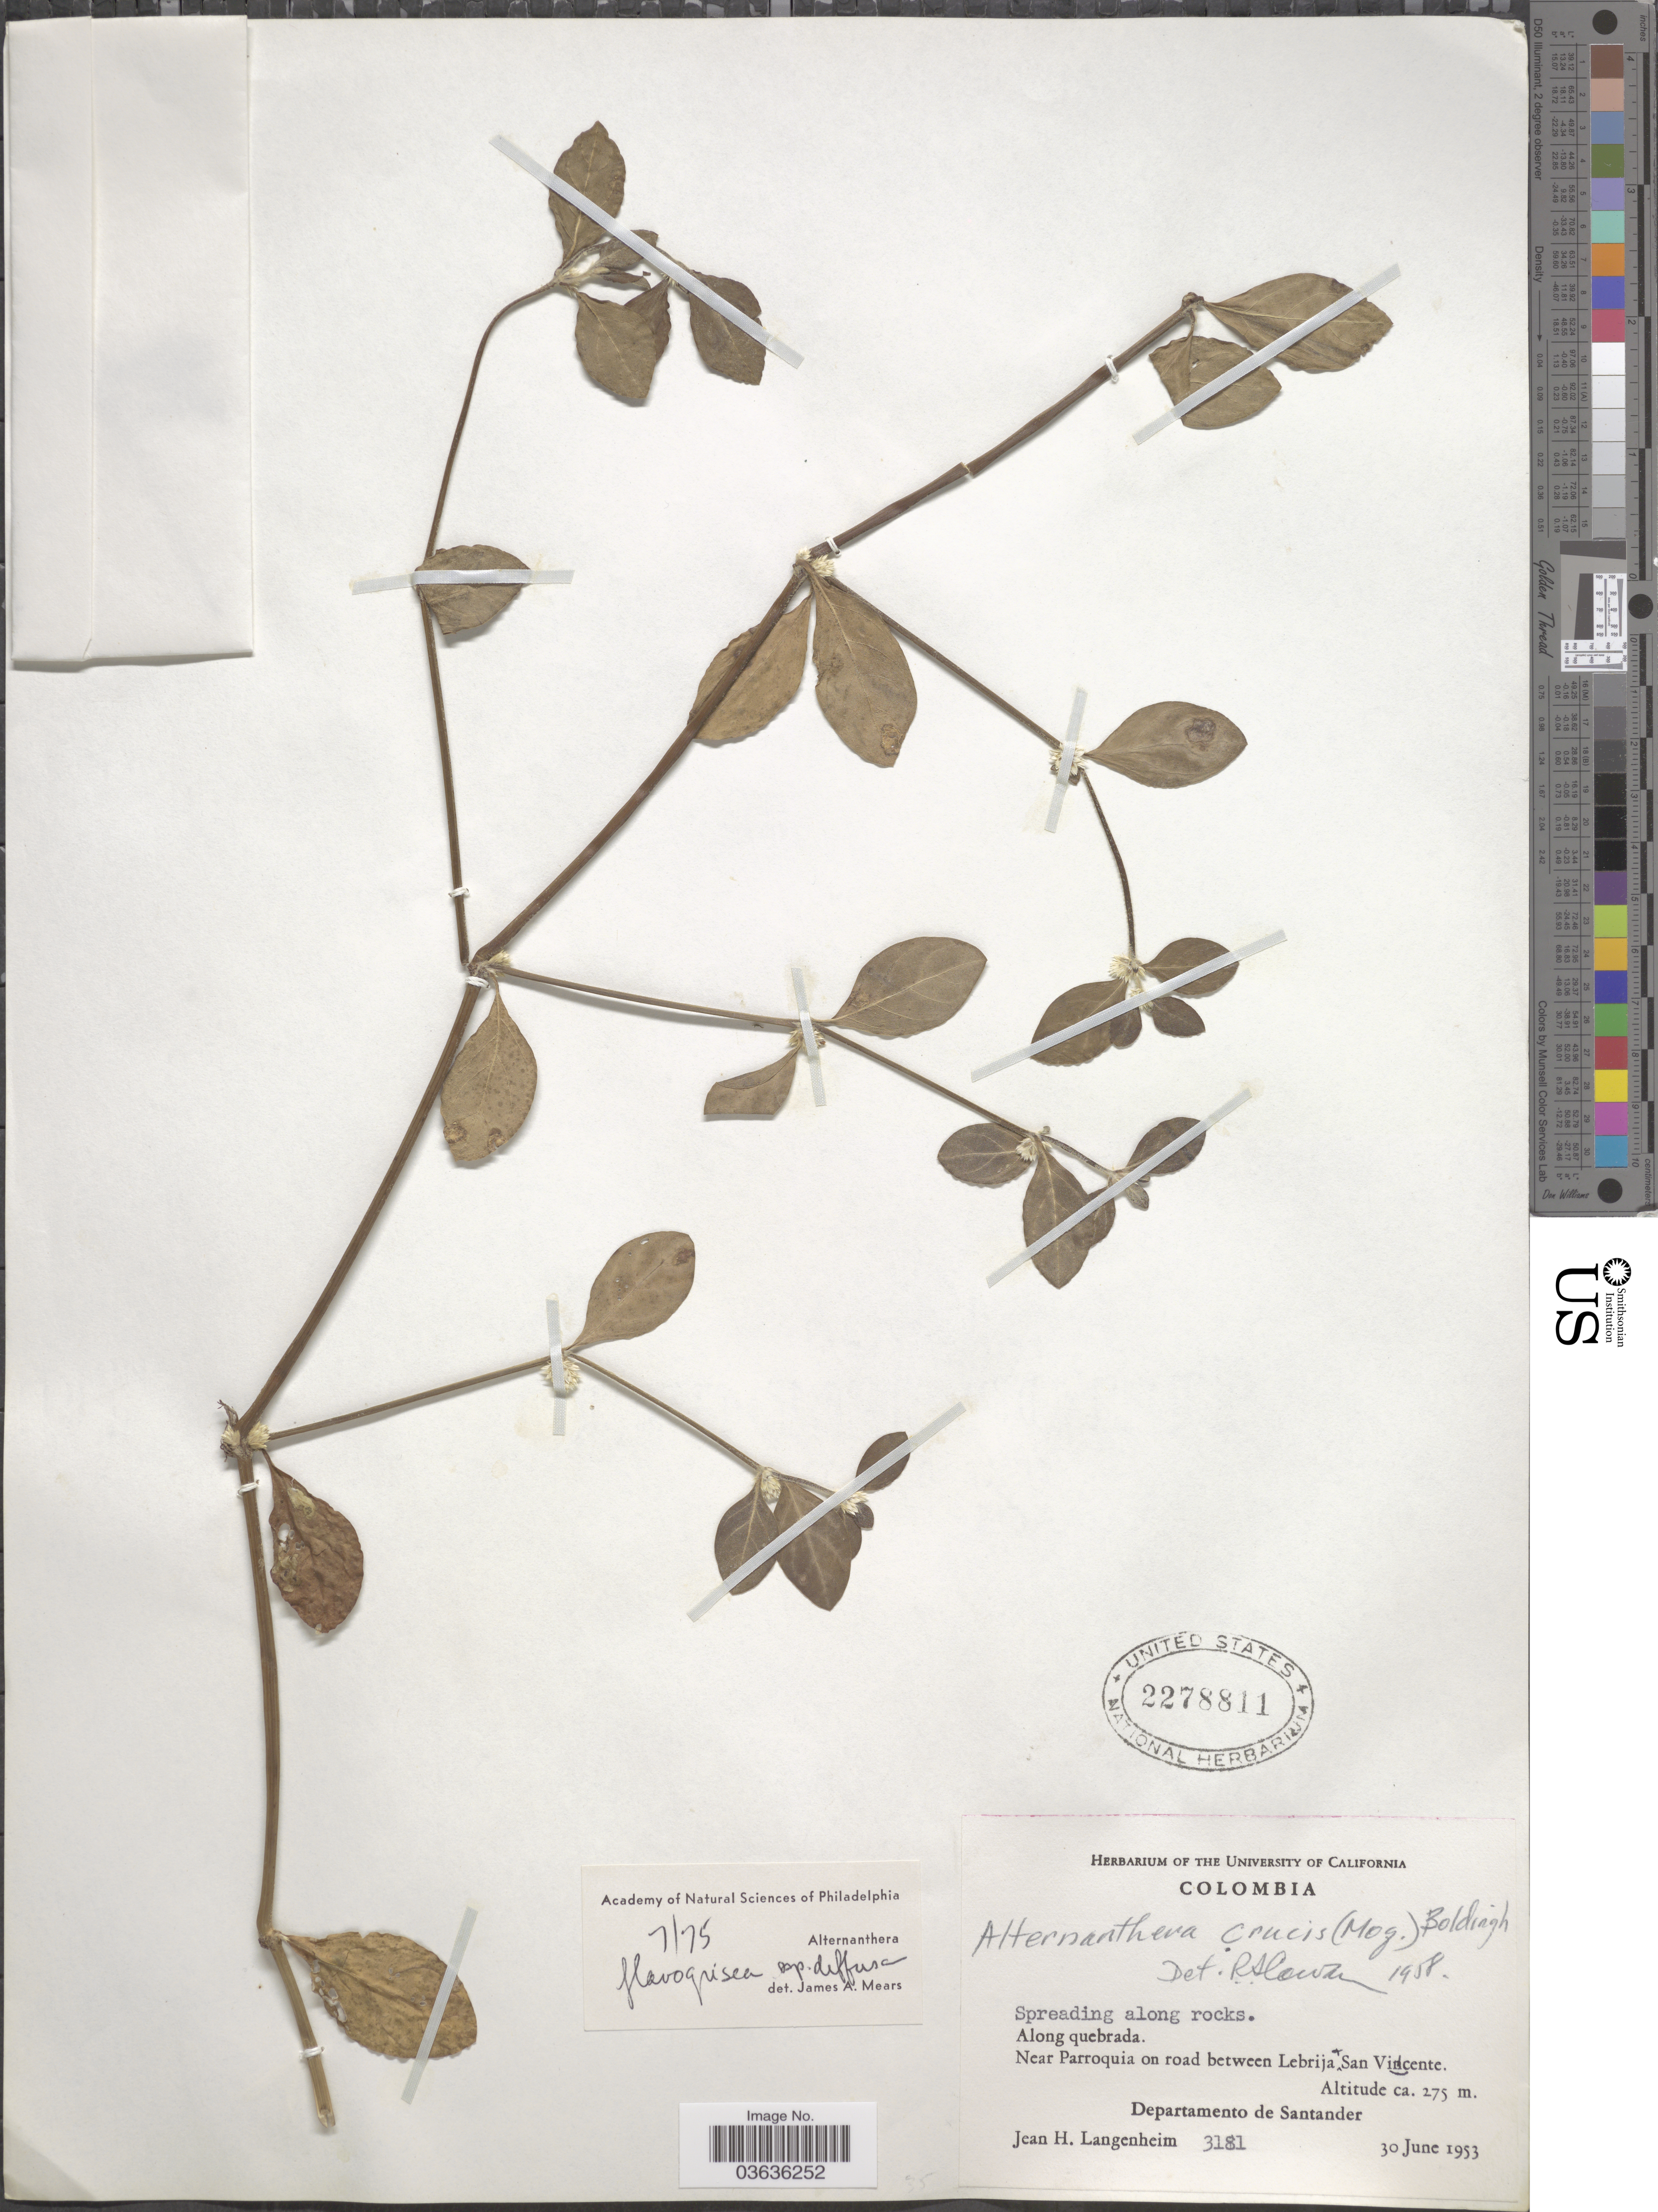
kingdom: Plantae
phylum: Tracheophyta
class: Magnoliopsida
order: Caryophyllales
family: Amaranthaceae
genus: Alternanthera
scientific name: Alternanthera flavogrisea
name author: Urb.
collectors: J. H. Langenheim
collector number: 3181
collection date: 1953-06-30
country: Colombia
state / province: Santander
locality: Along quebrada. Near Parroquia on road between Lebrija, San Vicente. Departamento de Santander.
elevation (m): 275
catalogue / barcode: US 2278811